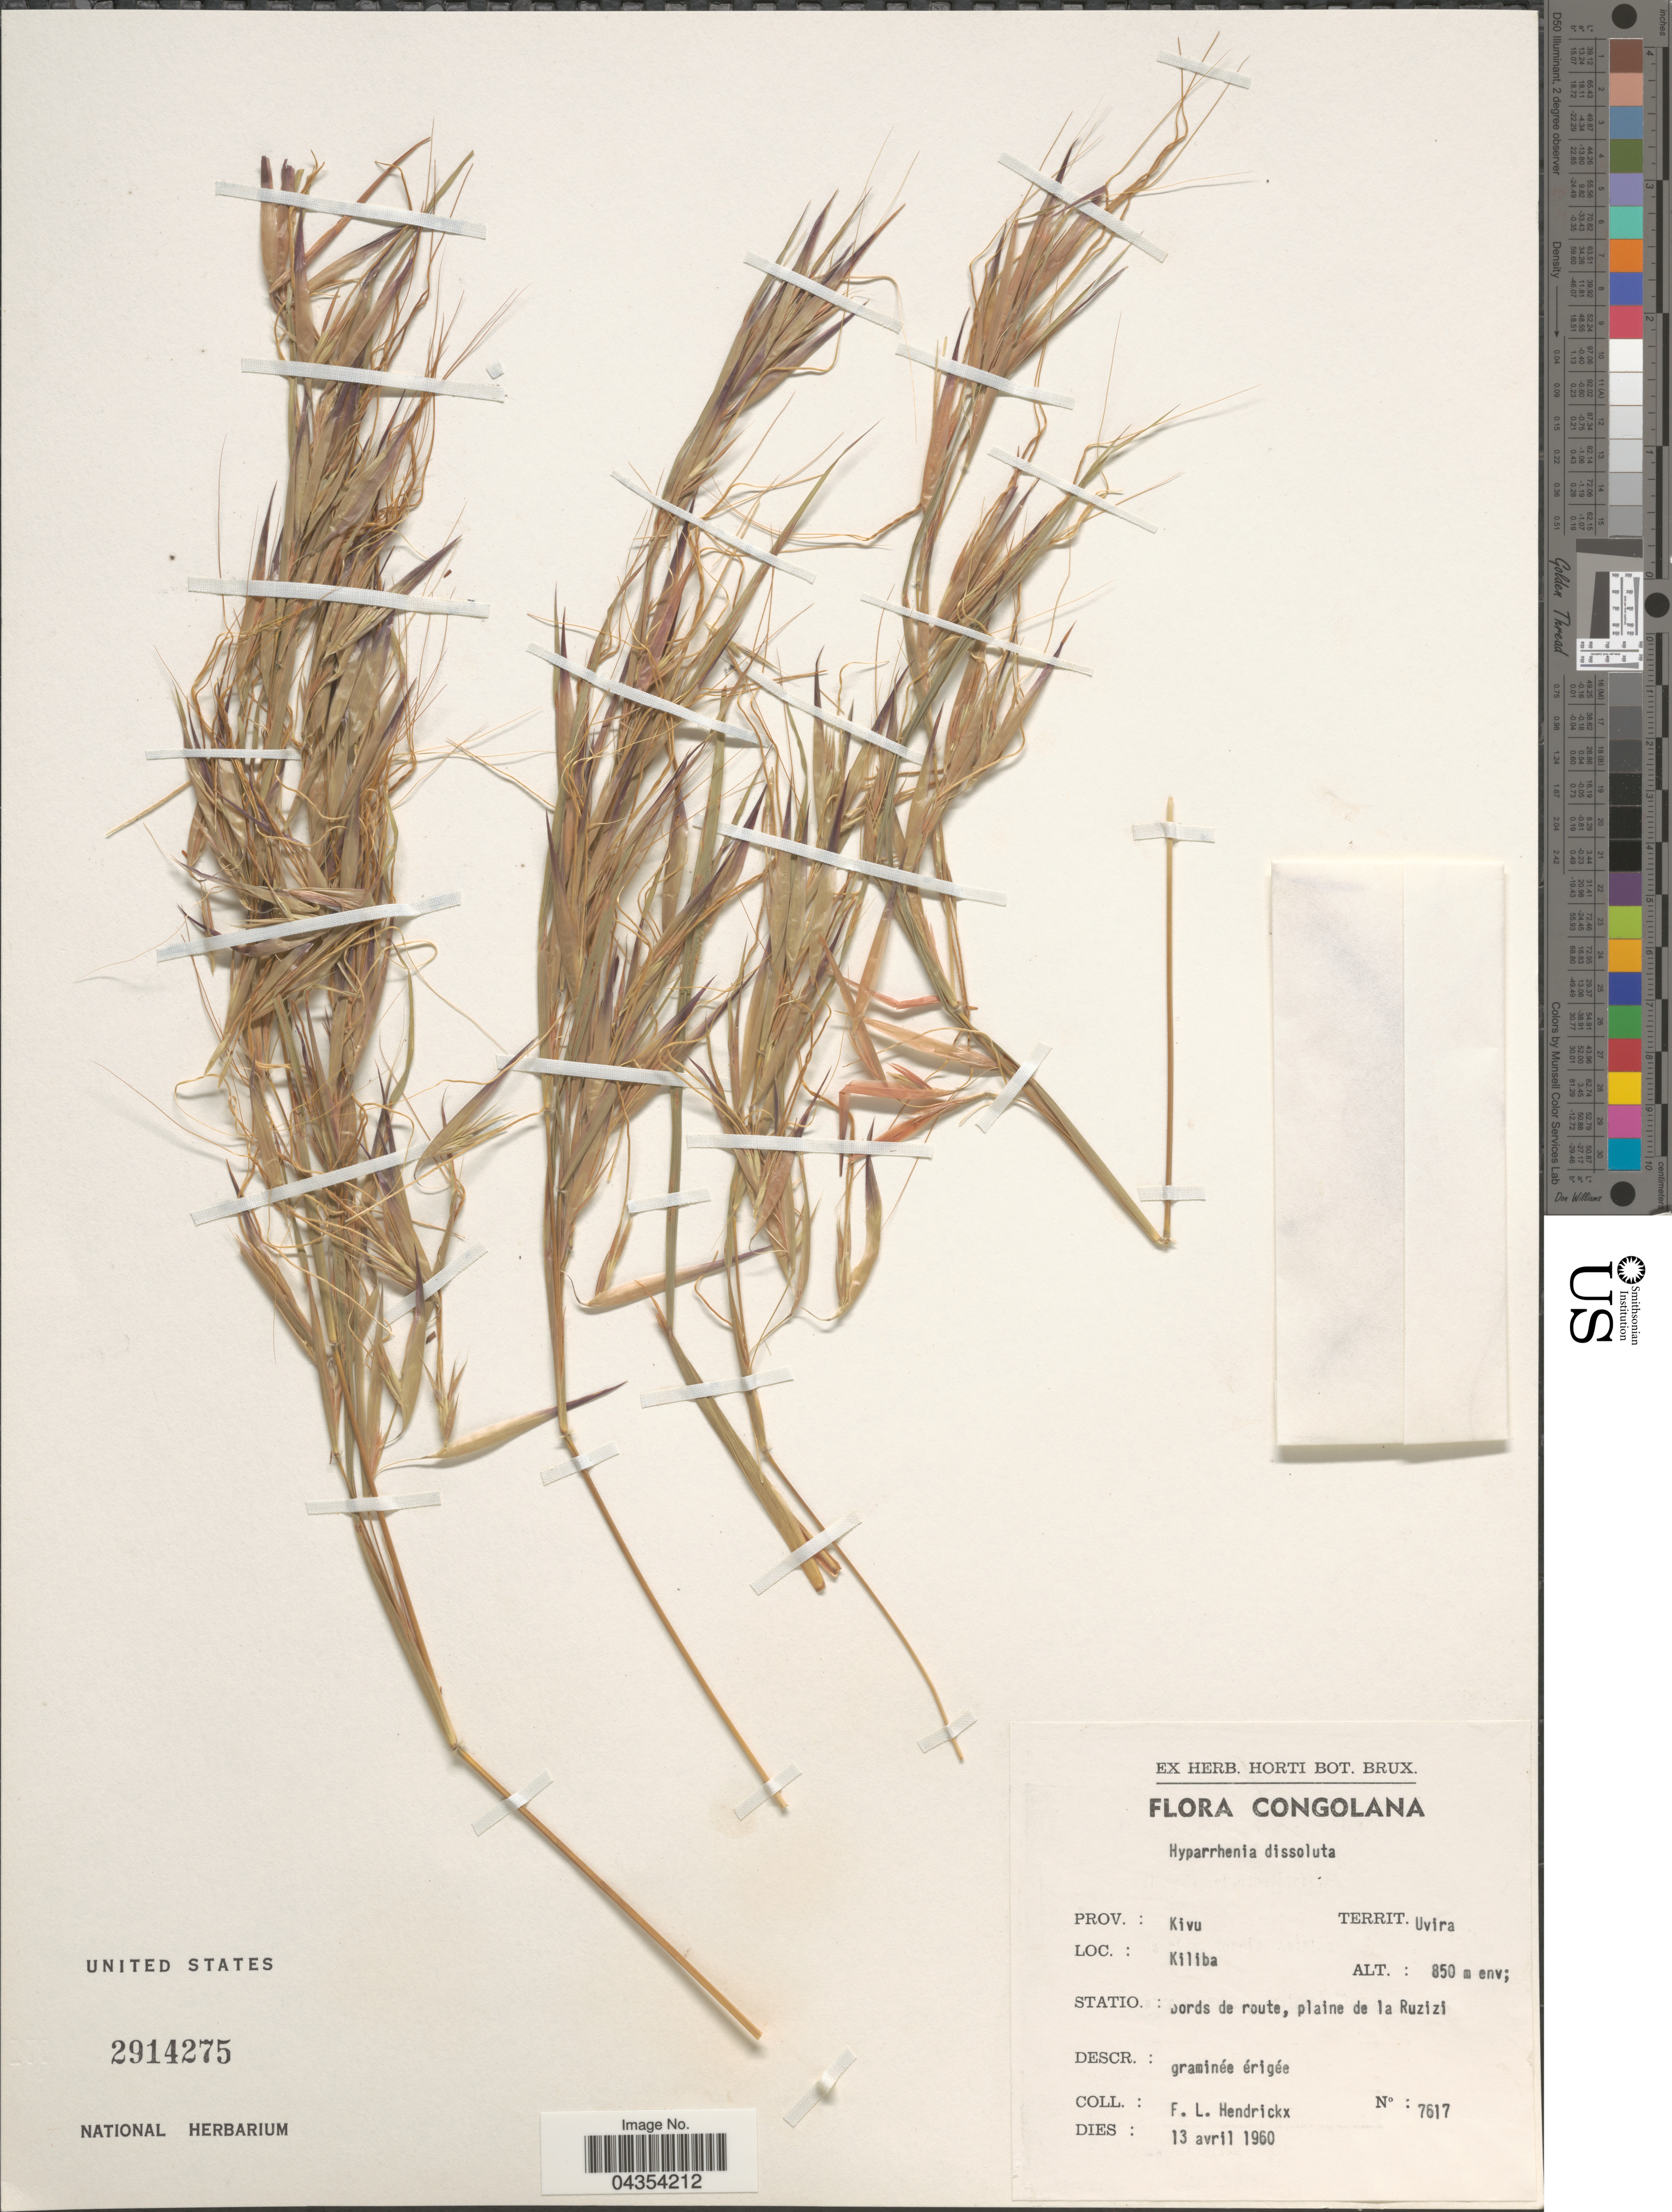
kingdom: Plantae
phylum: Tracheophyta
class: Liliopsida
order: Poales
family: Poaceae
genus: Hyperthelia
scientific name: Hyperthelia dissoluta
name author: (Nees ex Steud.) Clayton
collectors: F. Hendrickx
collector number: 7617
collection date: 1960-04-13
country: Congo, Democratic Republic of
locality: Congolana. Prov.: Kivu. Territ. Uvira. Kiliba. Statio.: bords de route, plaine de la Ruzizi.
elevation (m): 850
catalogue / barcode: US 2914275